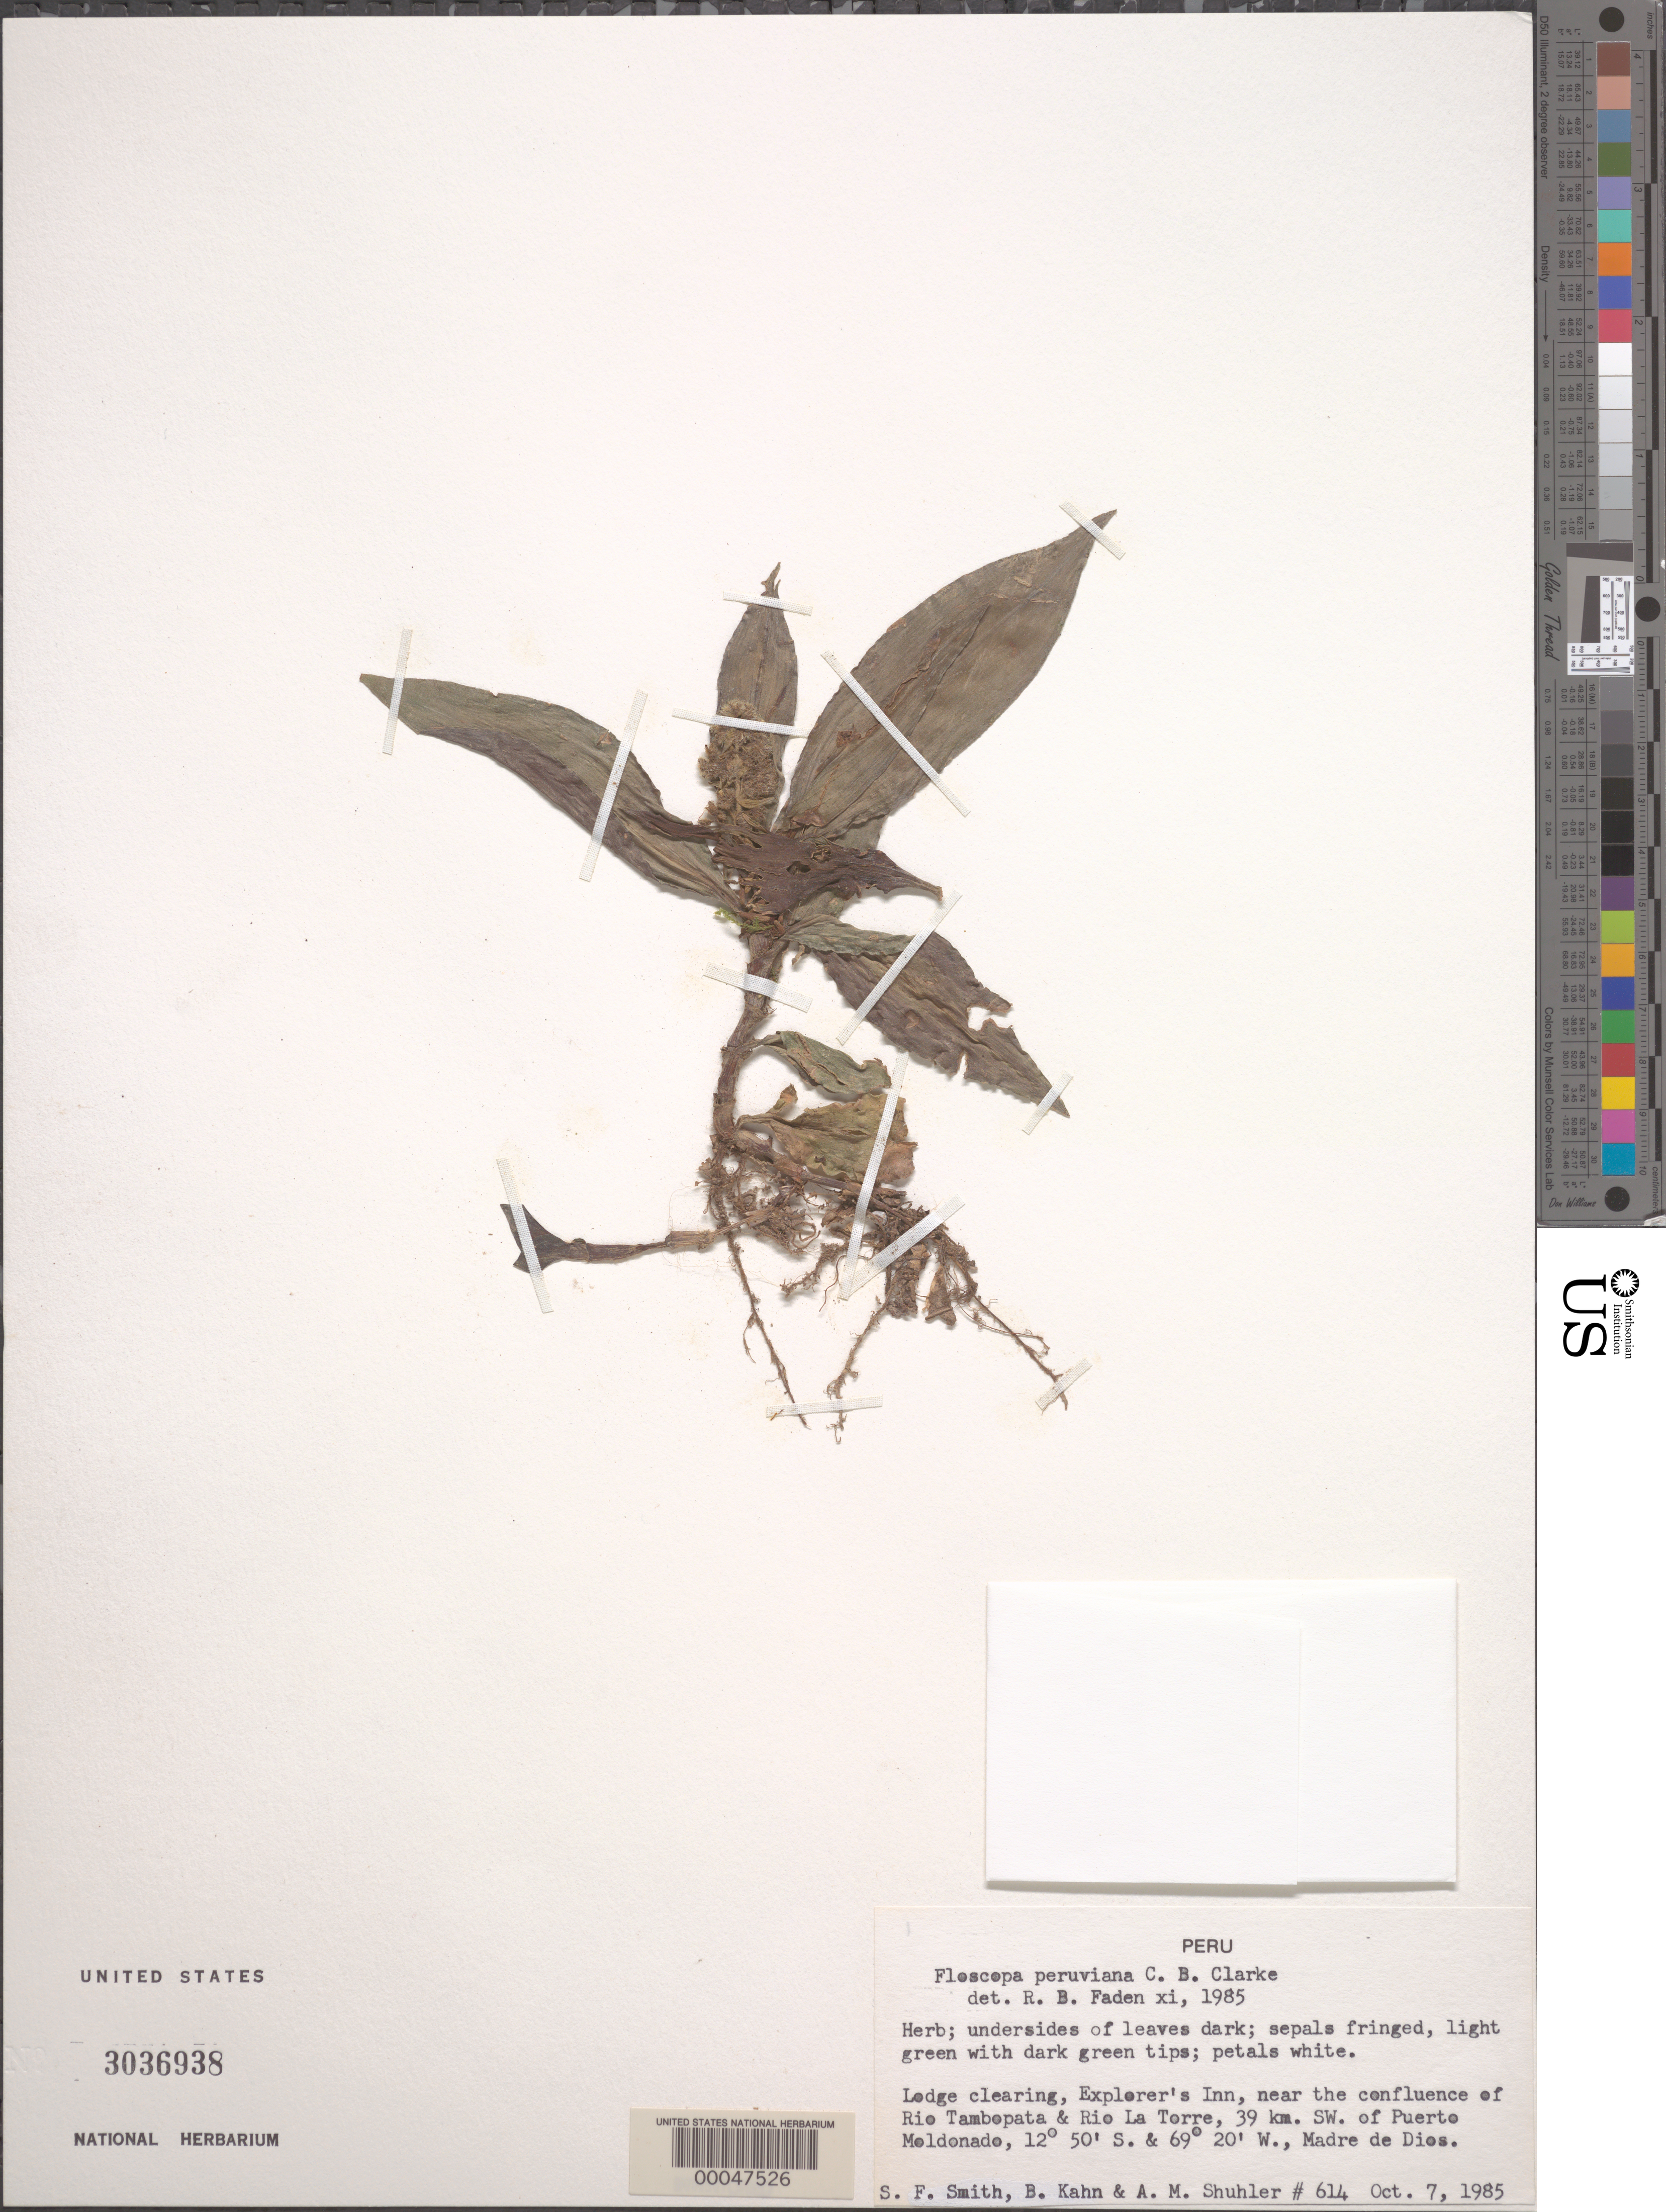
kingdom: Plantae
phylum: Tracheophyta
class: Liliopsida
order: Commelinales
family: Commelinaceae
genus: Floscopa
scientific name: Floscopa peruviana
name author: Hassk. ex C.B. Clarke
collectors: S.F. Smith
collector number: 614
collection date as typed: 07 Oct 1985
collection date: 1985-10-07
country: Peru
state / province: Madre de Dios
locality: Confluence of rio tambopata and rio la torre, sw of puerto moldonado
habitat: Clearing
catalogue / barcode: US 3036938